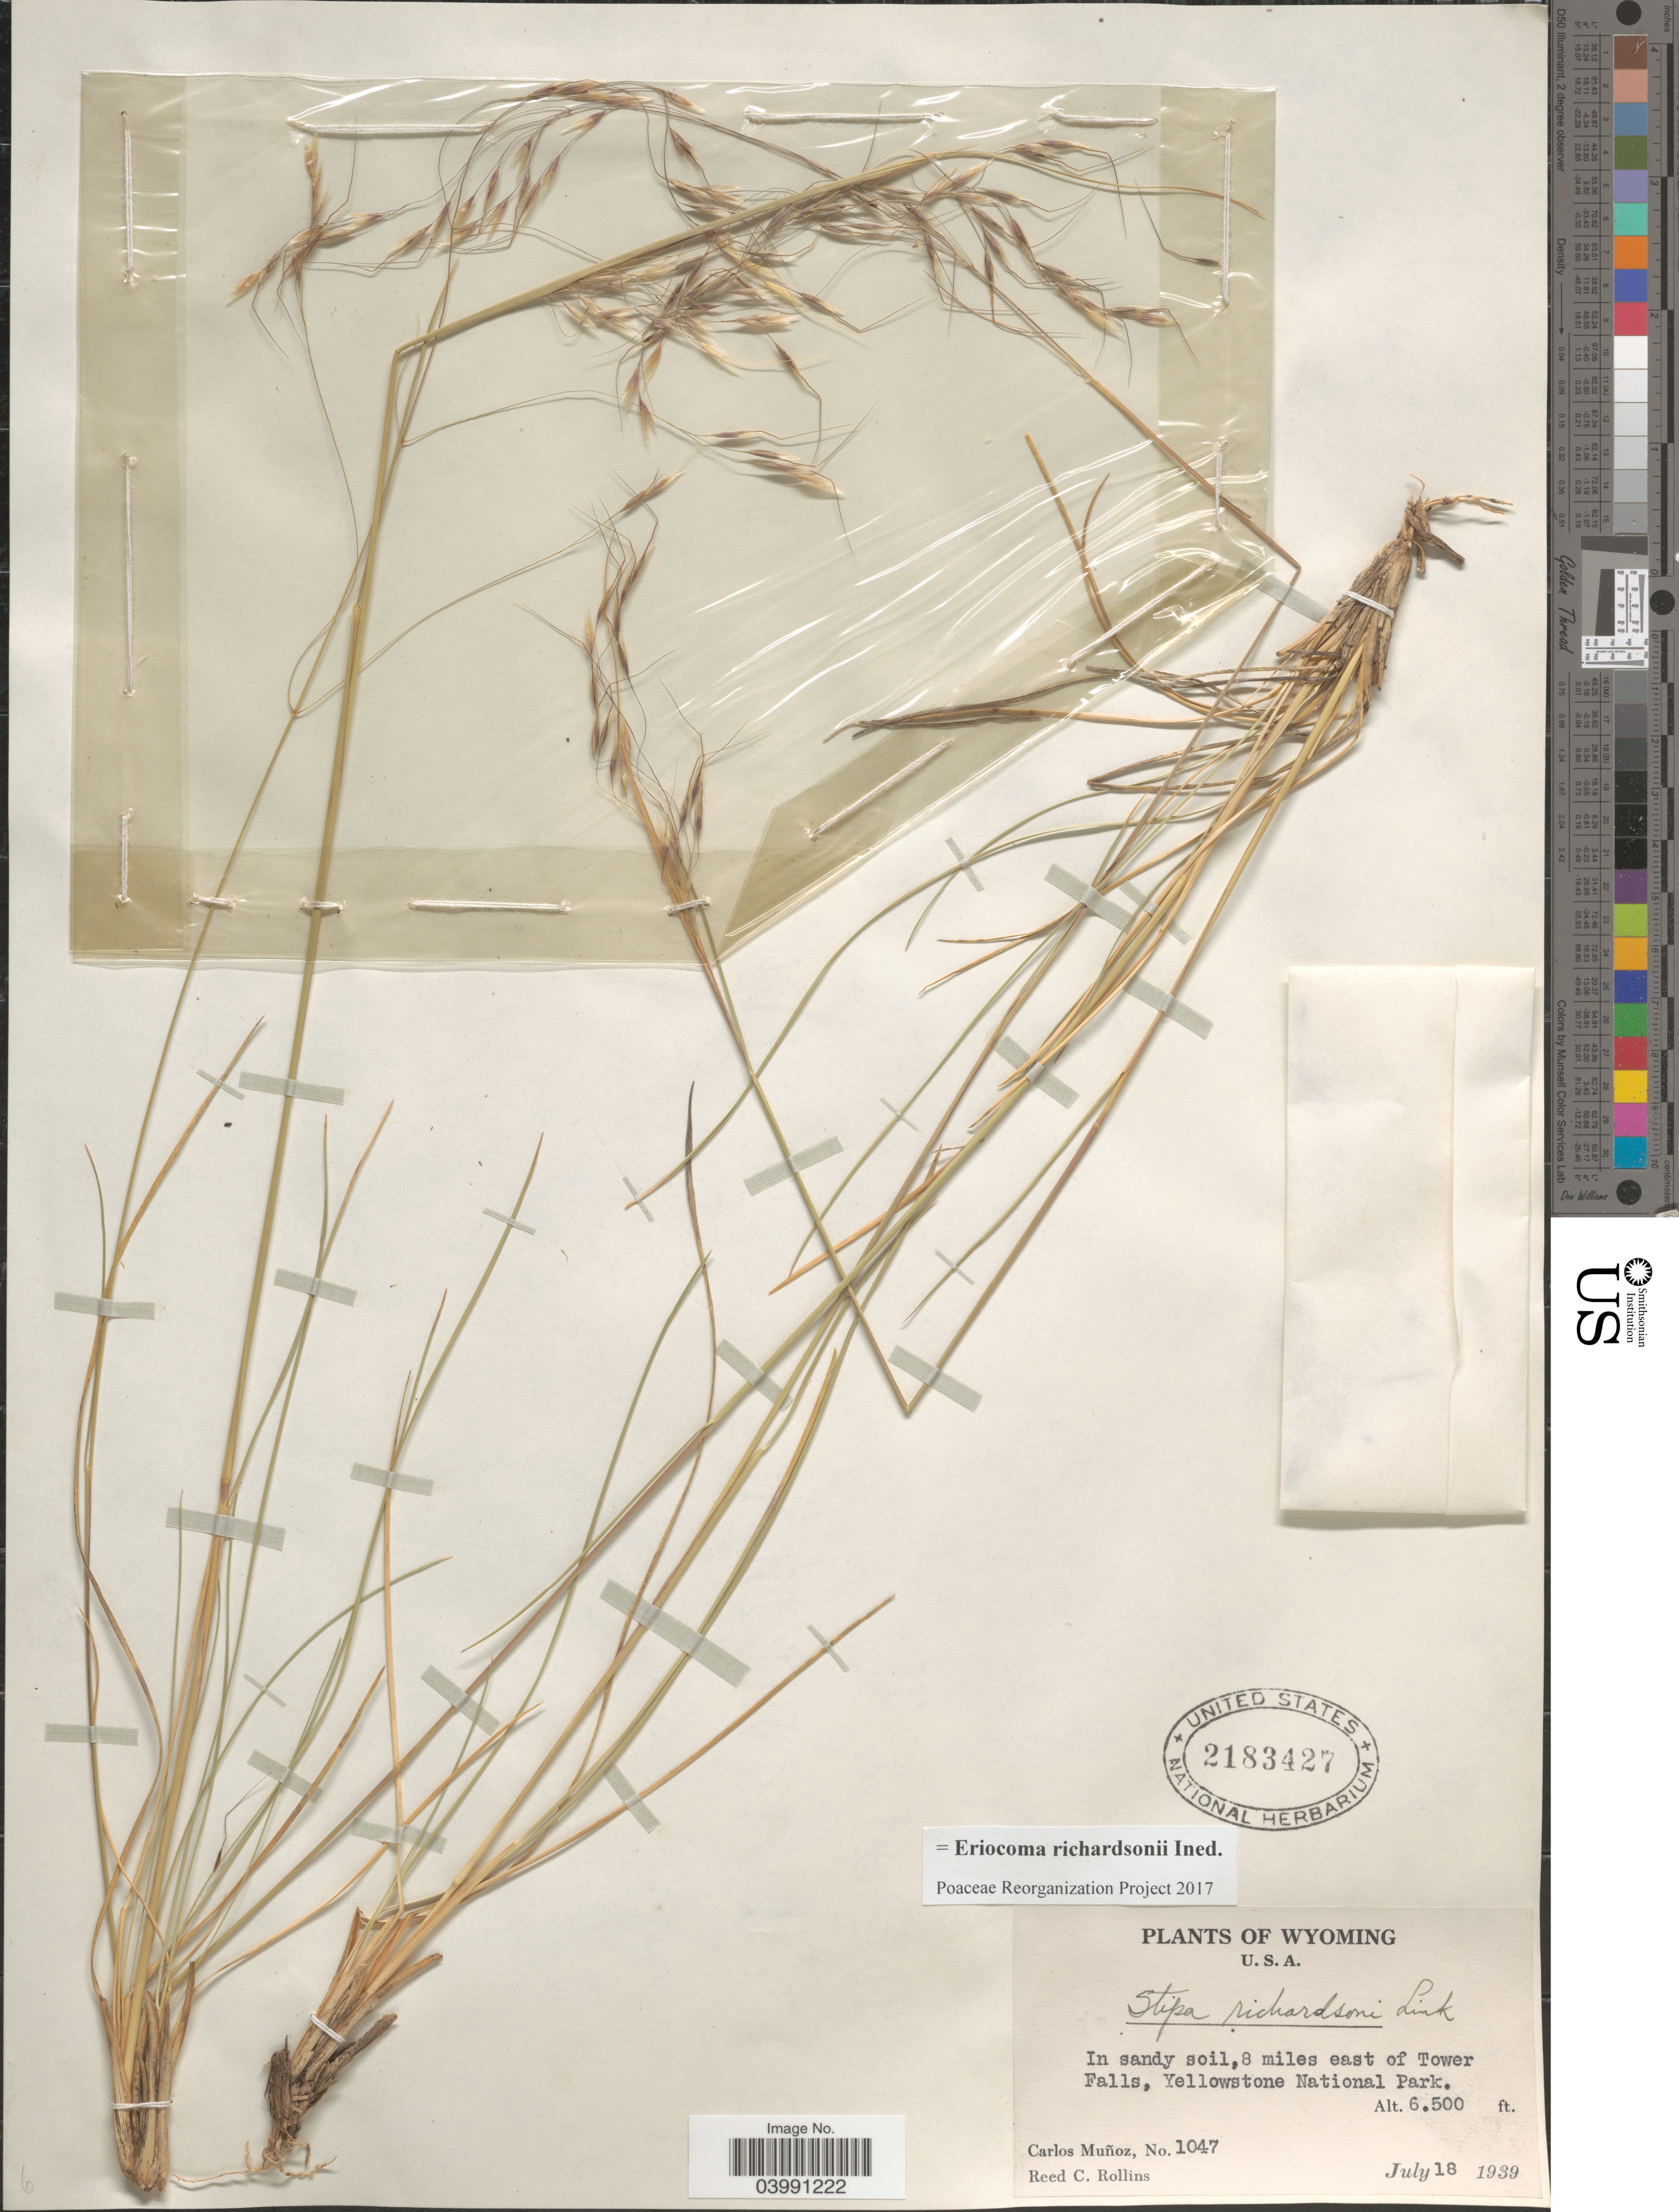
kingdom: Plantae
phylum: Tracheophyta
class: Liliopsida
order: Poales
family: Poaceae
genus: Eriocoma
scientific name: Eriocoma richardsonii ined.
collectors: C. Muñoz & R. C. Rollins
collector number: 1047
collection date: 1939-07-18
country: United States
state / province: Wyoming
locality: In sandy soil, 8 miles east of Tower Falls, Yellowstone National Park.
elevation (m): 1981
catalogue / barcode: US 2183427